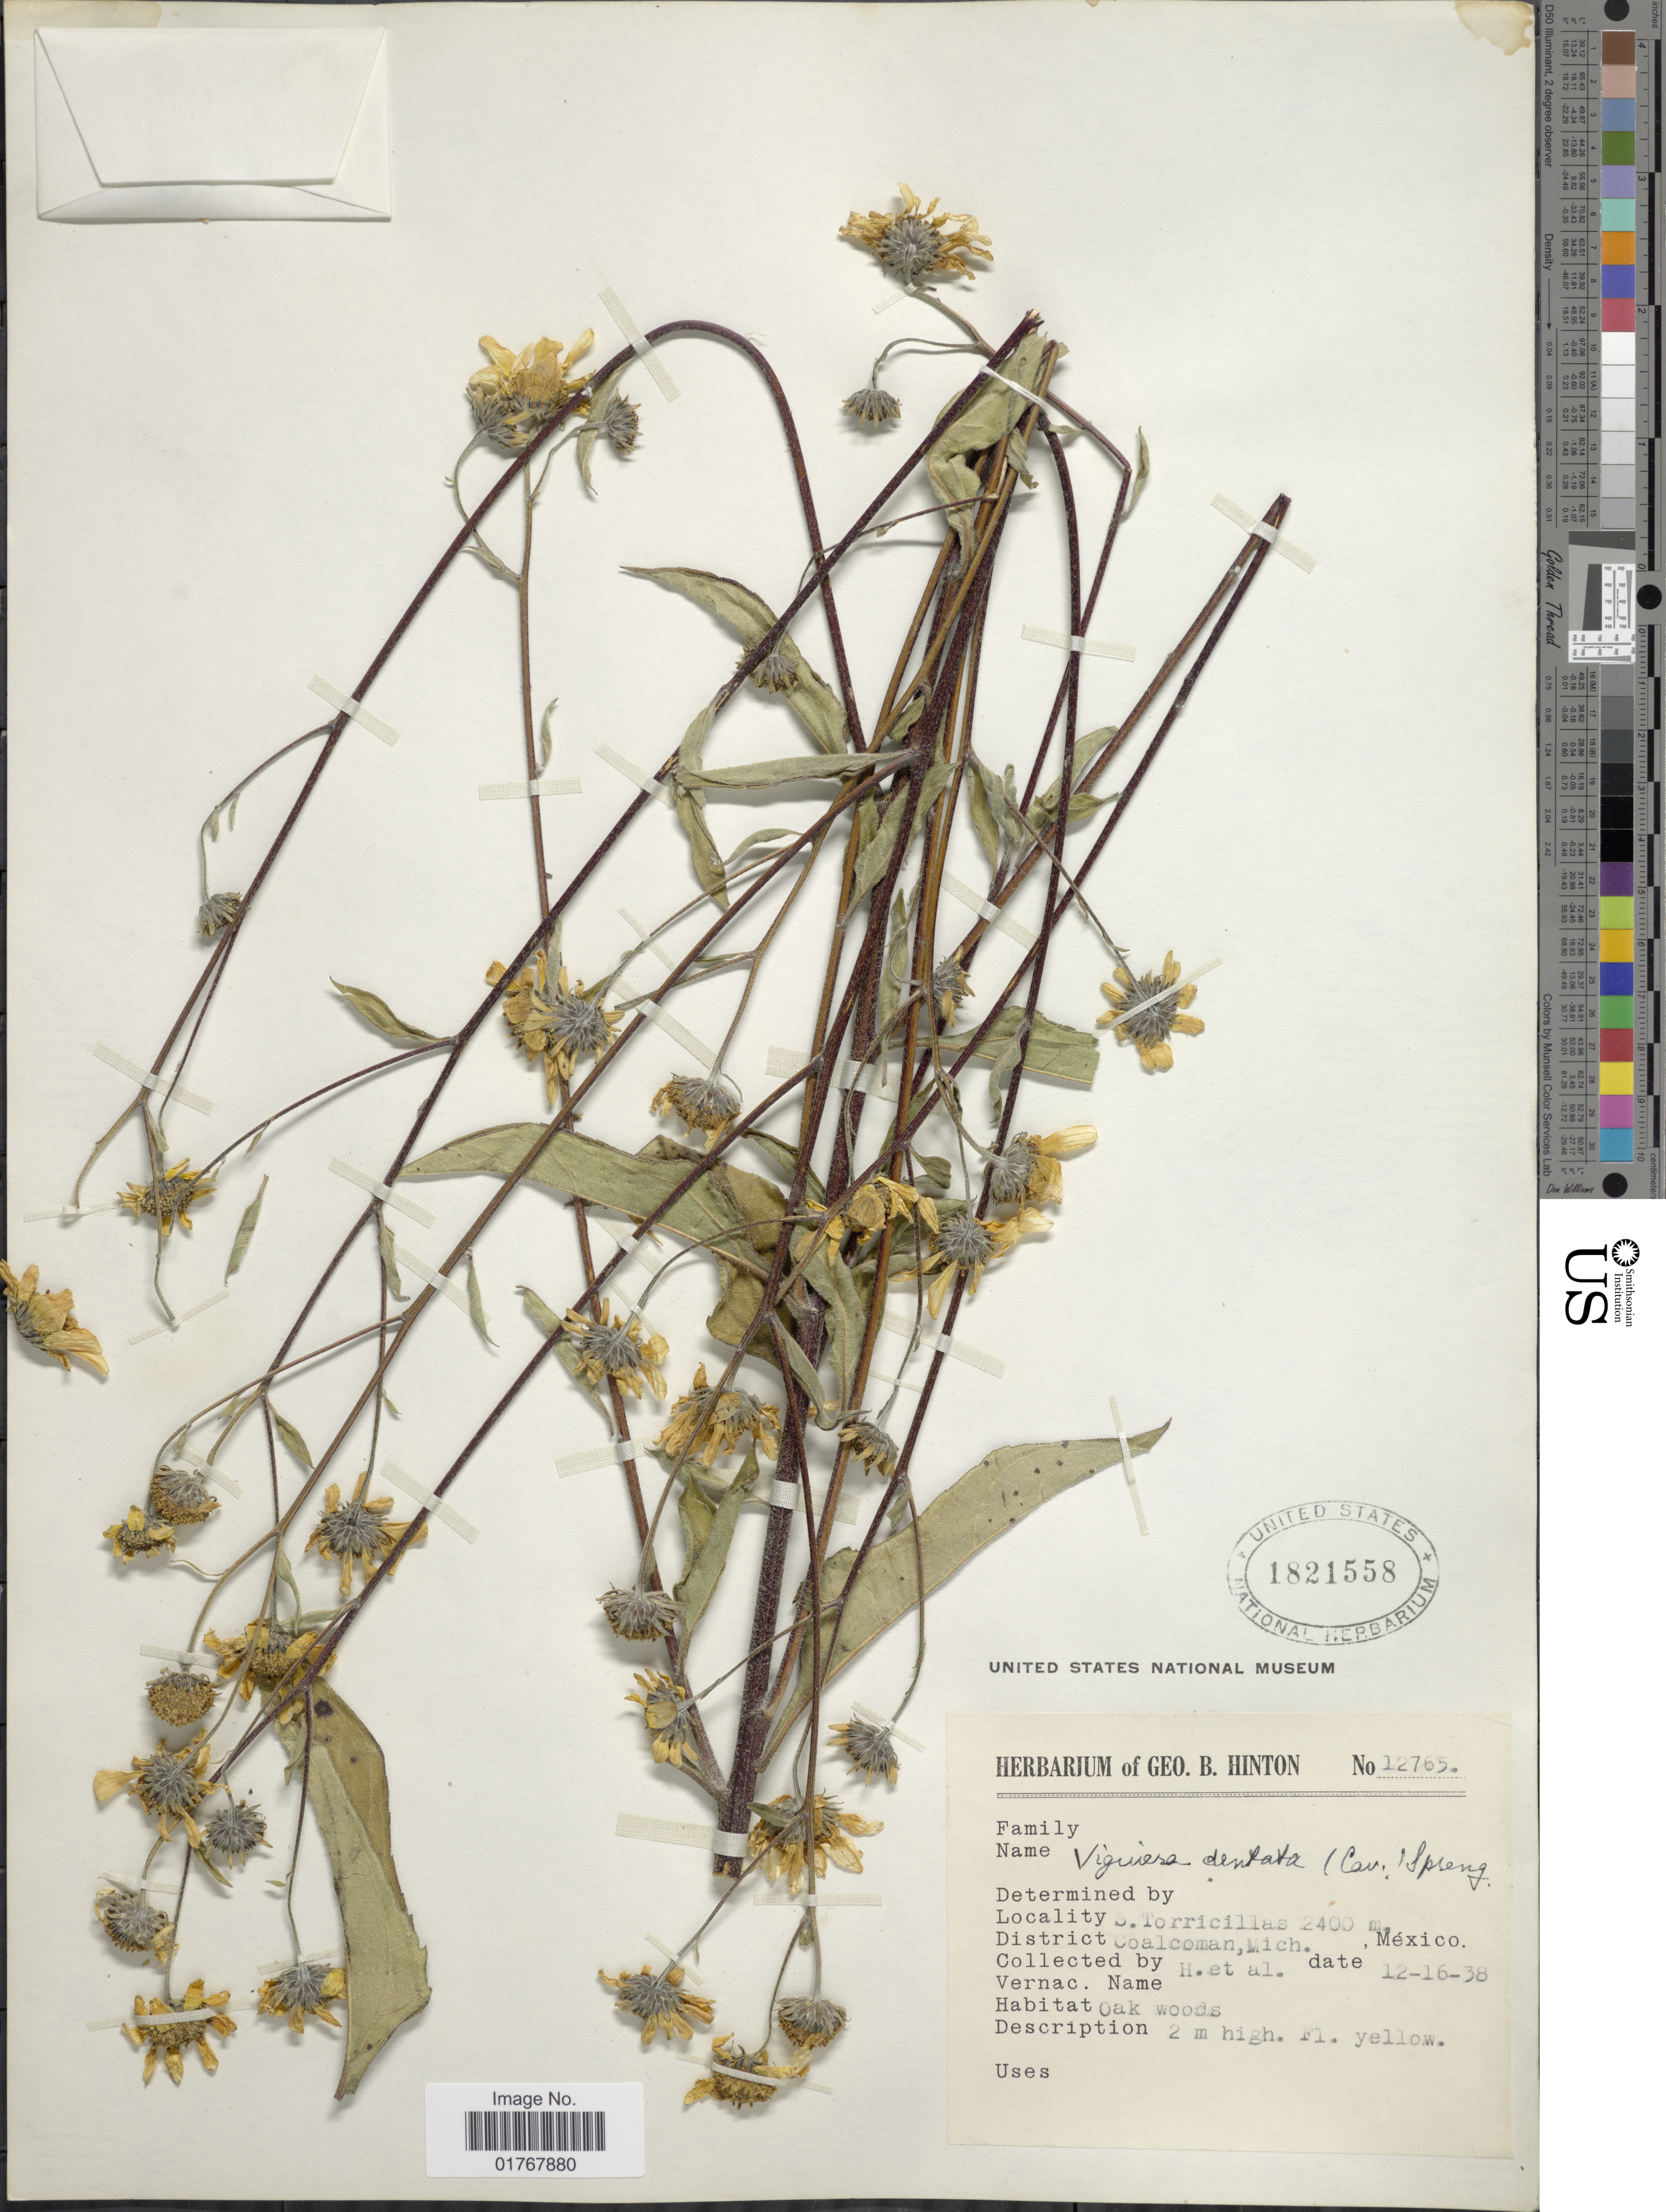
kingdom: Plantae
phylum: Tracheophyta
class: Magnoliopsida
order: Asterales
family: Asteraceae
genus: Viguiera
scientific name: Viguiera dentata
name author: (Cav.) Spreng.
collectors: G. B. Hinton & et al.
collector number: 12765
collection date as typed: Transcribed d/m/y: 16/12/38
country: Mexico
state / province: Michoacán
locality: S. Torricillas, District Coalcoman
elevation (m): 2400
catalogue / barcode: US 1821558